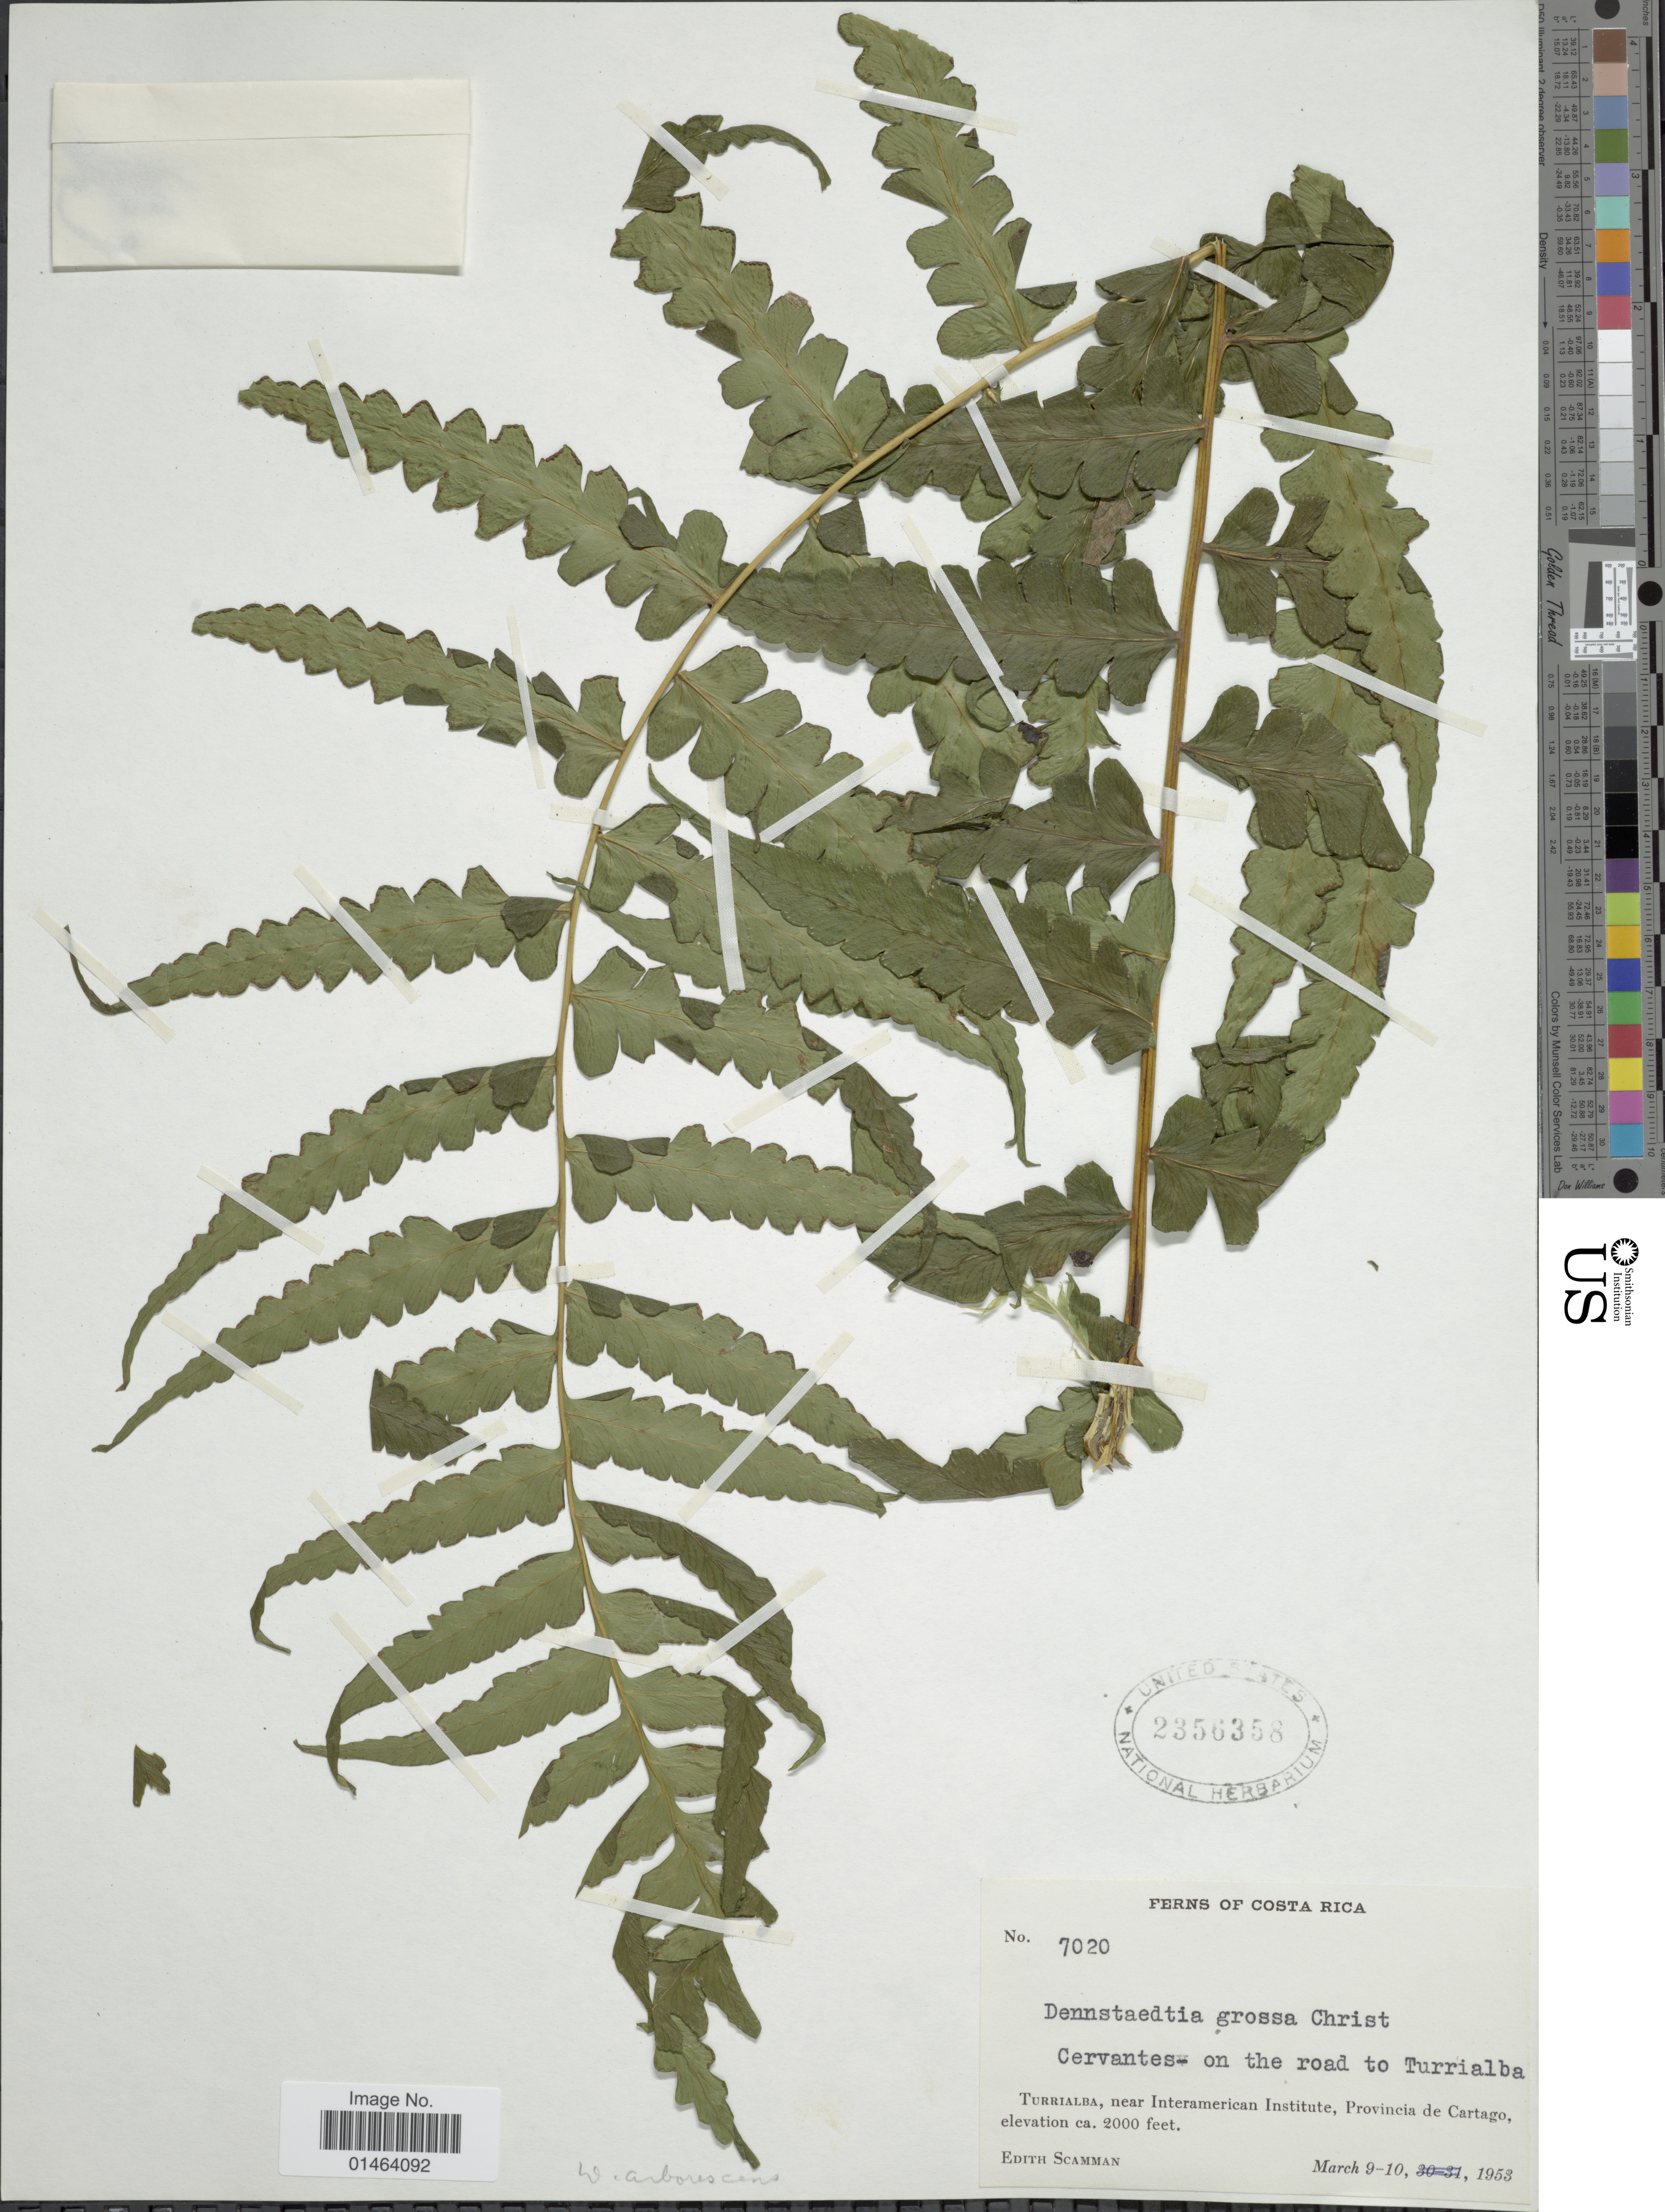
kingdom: Plantae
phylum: Tracheophyta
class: Polypodiopsida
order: Polypodiales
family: Dennstaedtiaceae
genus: Dennstaedtia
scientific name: Dennstaedtia coronata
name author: (Sodiro) C. Chr.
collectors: E. Scamman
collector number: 7020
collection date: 1953-03-09/1953-03-10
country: Costa Rica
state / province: Cartago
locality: Costa Rica, Turrialba, near Interamerican Institute.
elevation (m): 61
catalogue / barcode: US 2356358